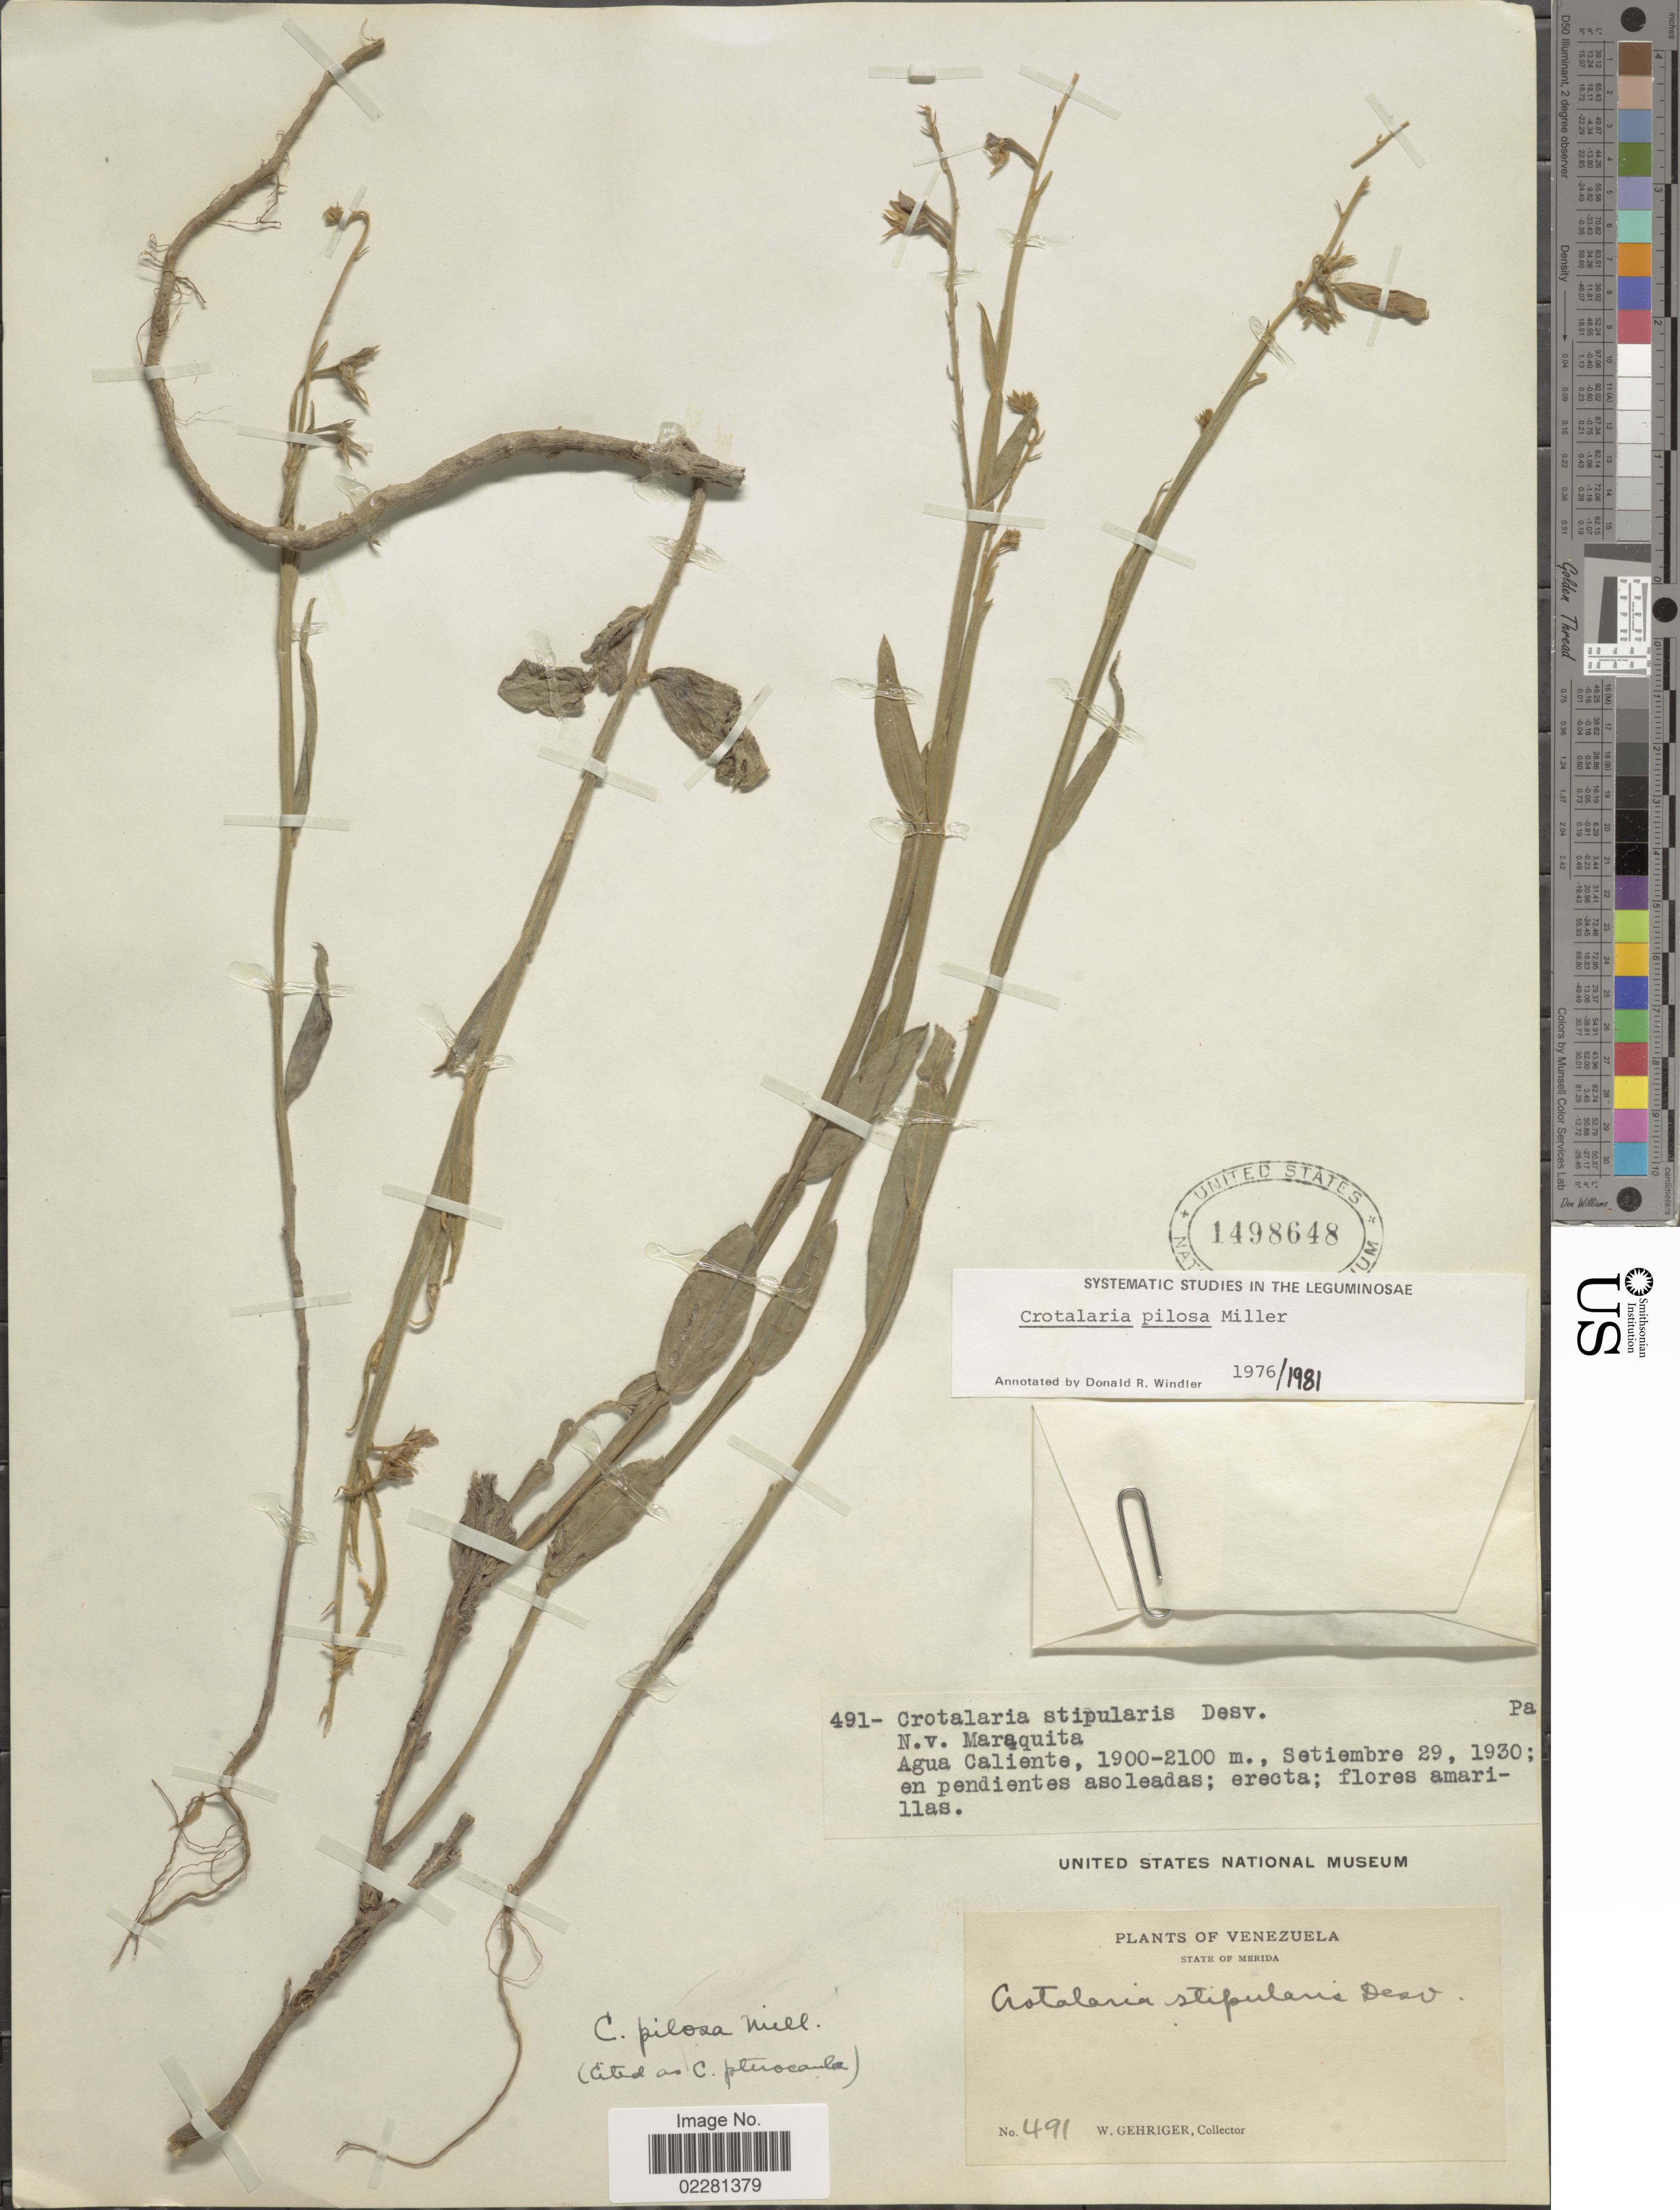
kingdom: Plantae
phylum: Tracheophyta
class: Magnoliopsida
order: Fabales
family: Fabaceae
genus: Crotalaria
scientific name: Crotalaria pilosa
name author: Mill.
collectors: W. Gehriger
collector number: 491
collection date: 1930-09-29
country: Venezuela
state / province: Mérida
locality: Agua Caliente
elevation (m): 1900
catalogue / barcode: US 1498648